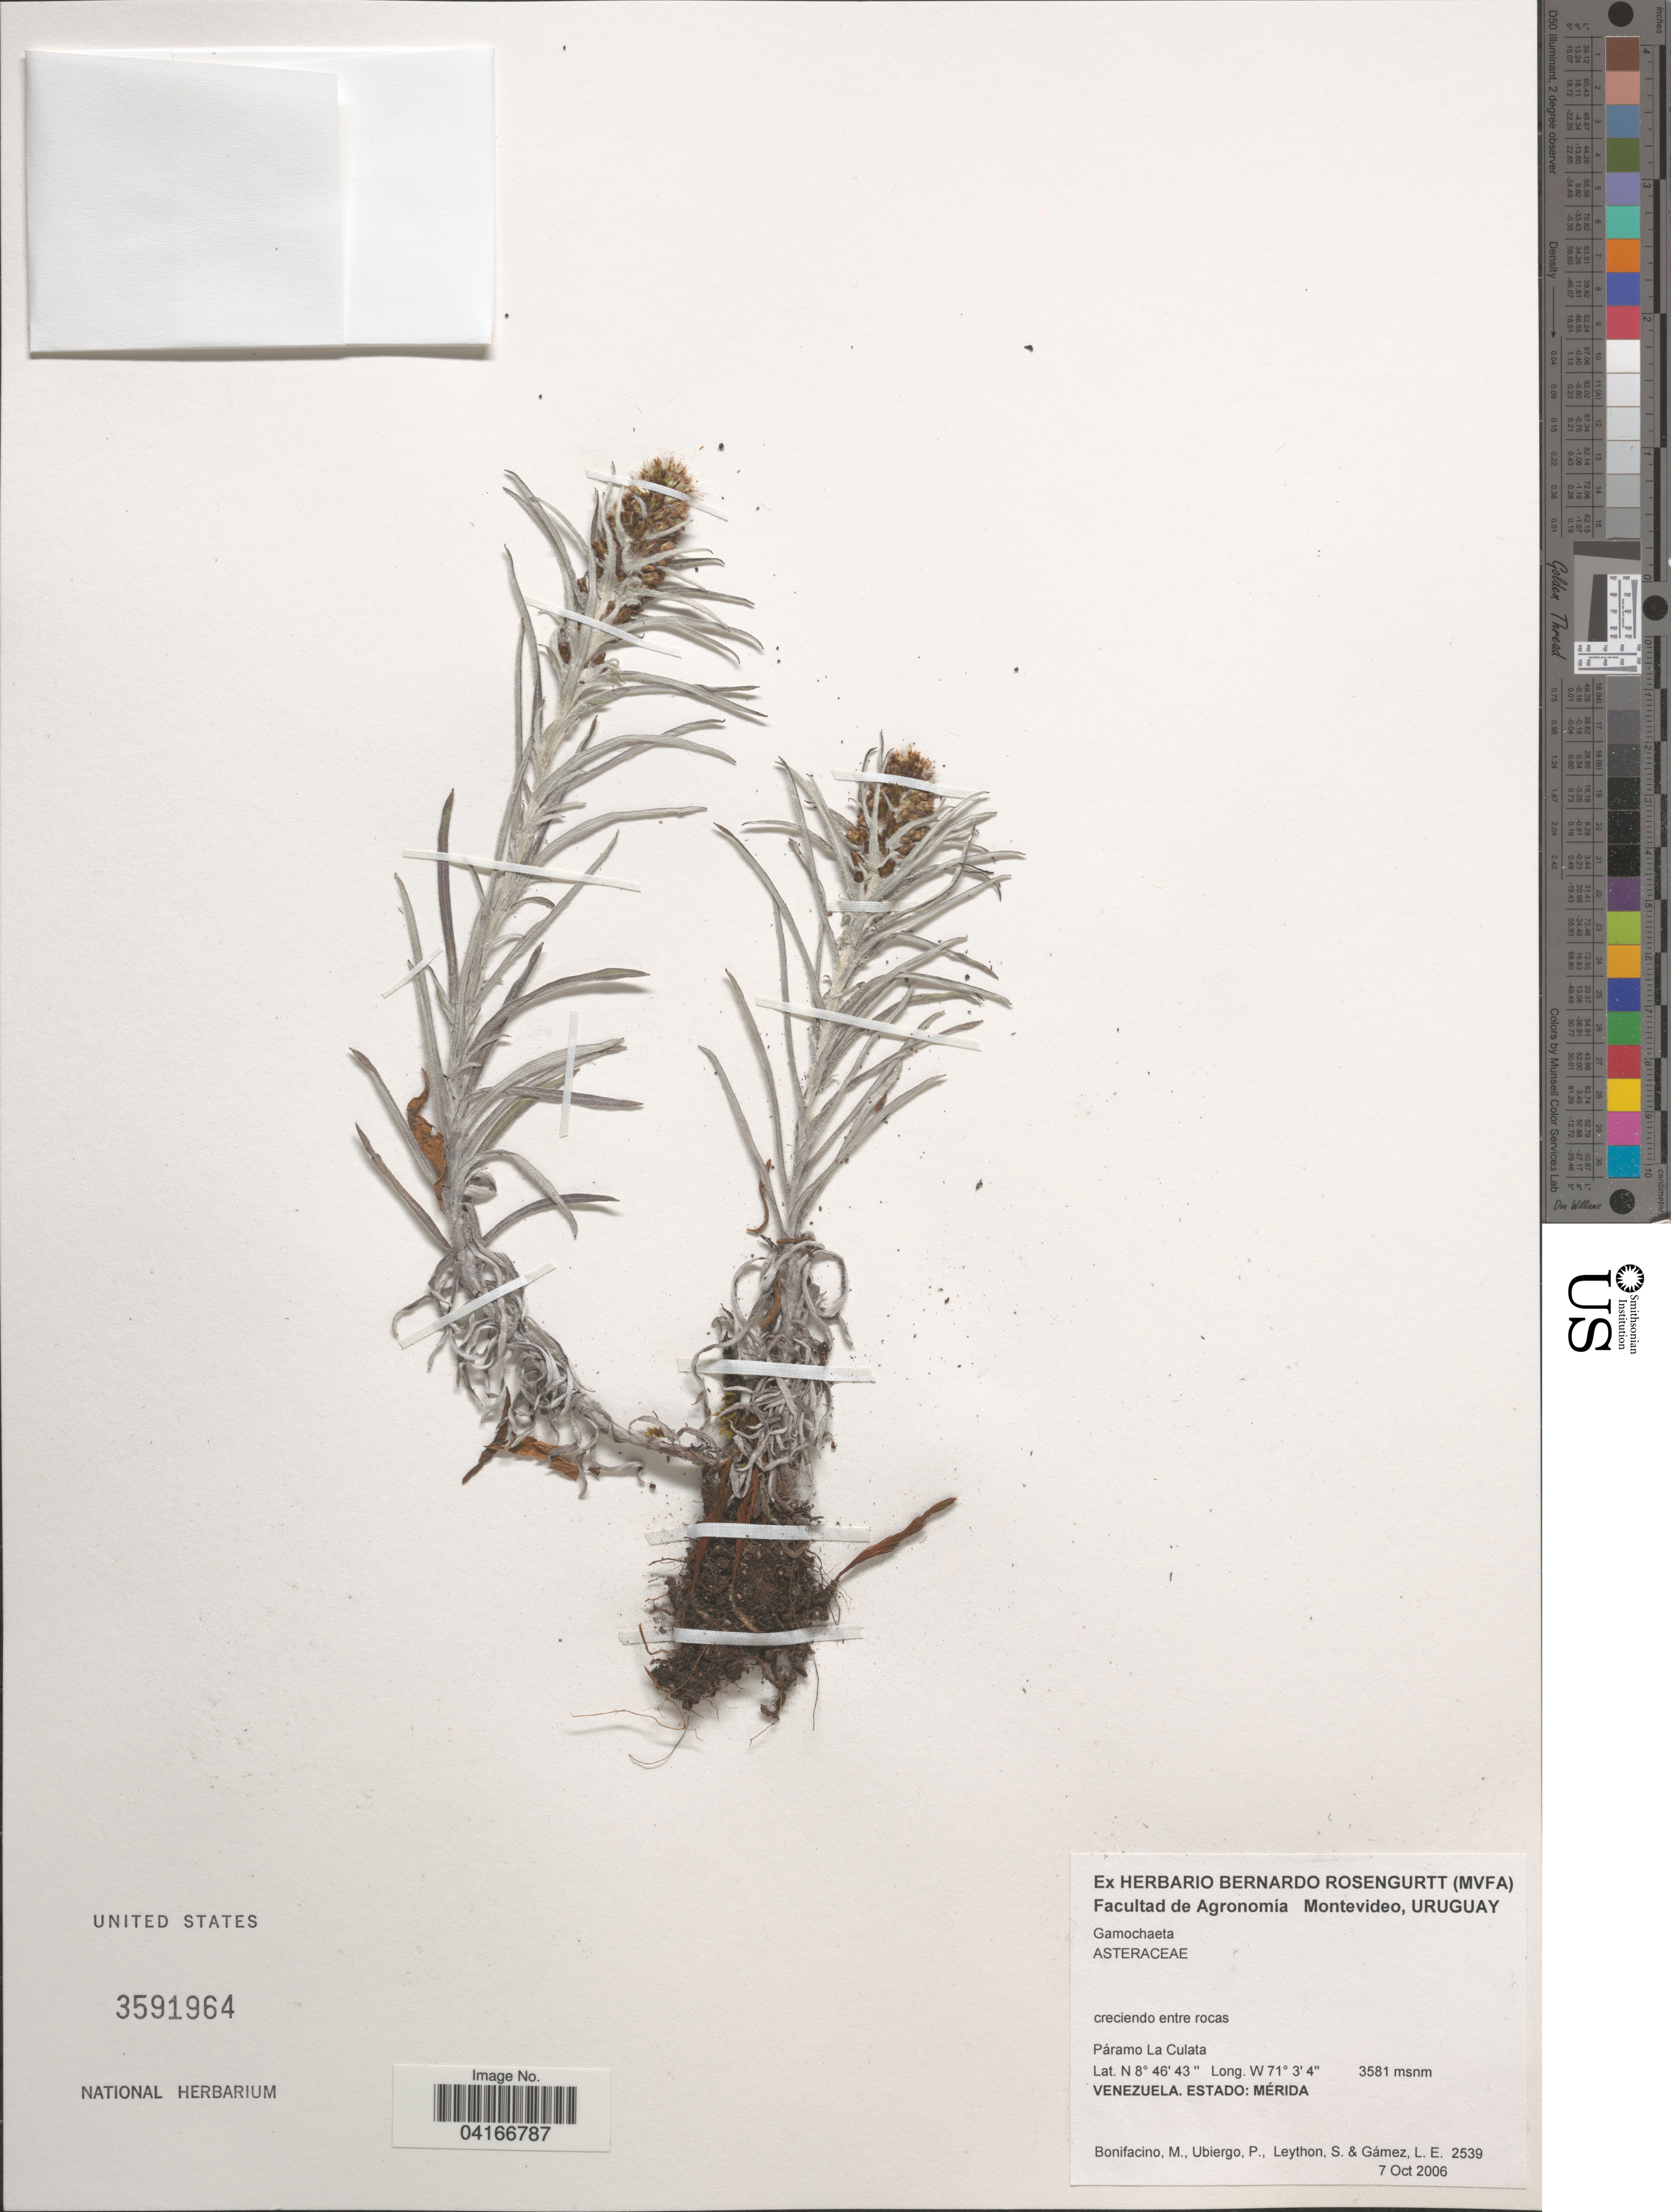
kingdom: Plantae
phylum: Tracheophyta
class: Magnoliopsida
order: Asterales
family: Asteraceae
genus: Gamochaeta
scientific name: Gamochaeta sp.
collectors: M. Bonifacino, P. Ubiergo, S. Leython & L. Gamez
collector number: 2539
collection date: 2006-10-07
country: Venezuela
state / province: Merida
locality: Páramo La Culata.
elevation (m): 3581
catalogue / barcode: US 3591964